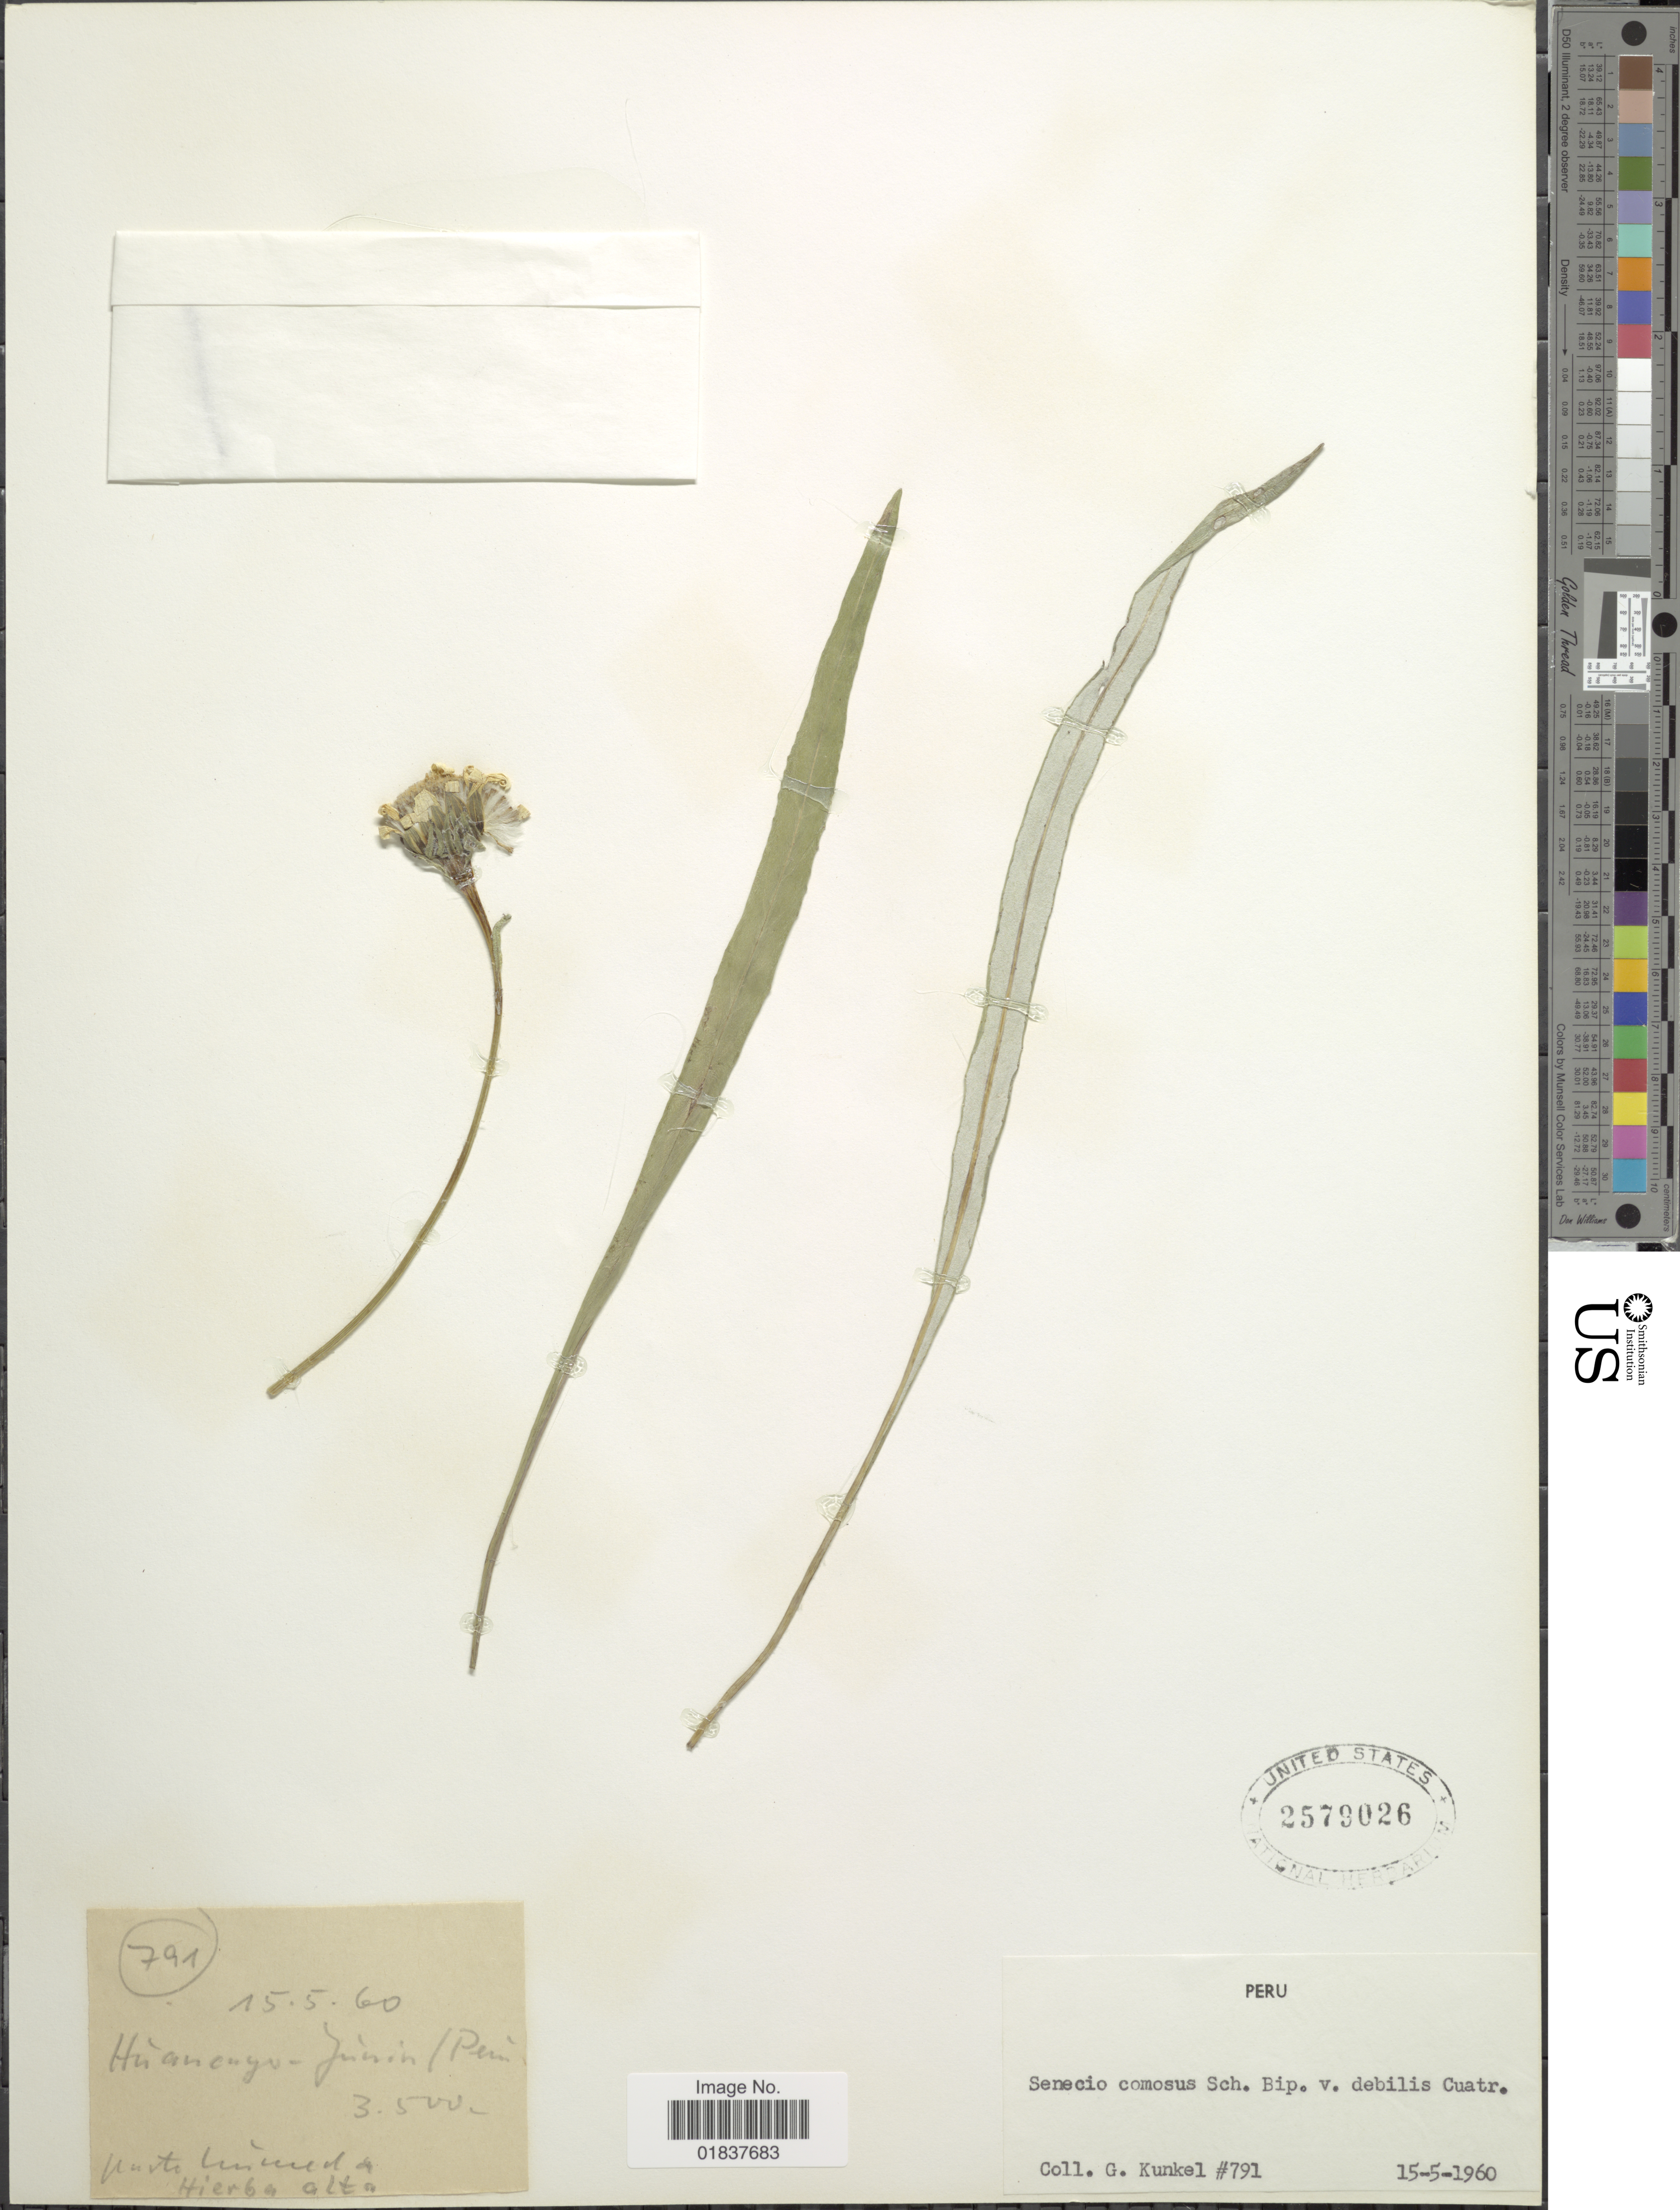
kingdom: Plantae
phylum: Tracheophyta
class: Magnoliopsida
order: Asterales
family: Asteraceae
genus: Senecio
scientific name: Senecio comosus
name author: Sch. Bip.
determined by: Salomon, Luciana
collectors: G. Kunkel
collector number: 791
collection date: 1960-05-15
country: Peru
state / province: Junín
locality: Huancuyo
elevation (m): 3500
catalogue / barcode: US 2579026